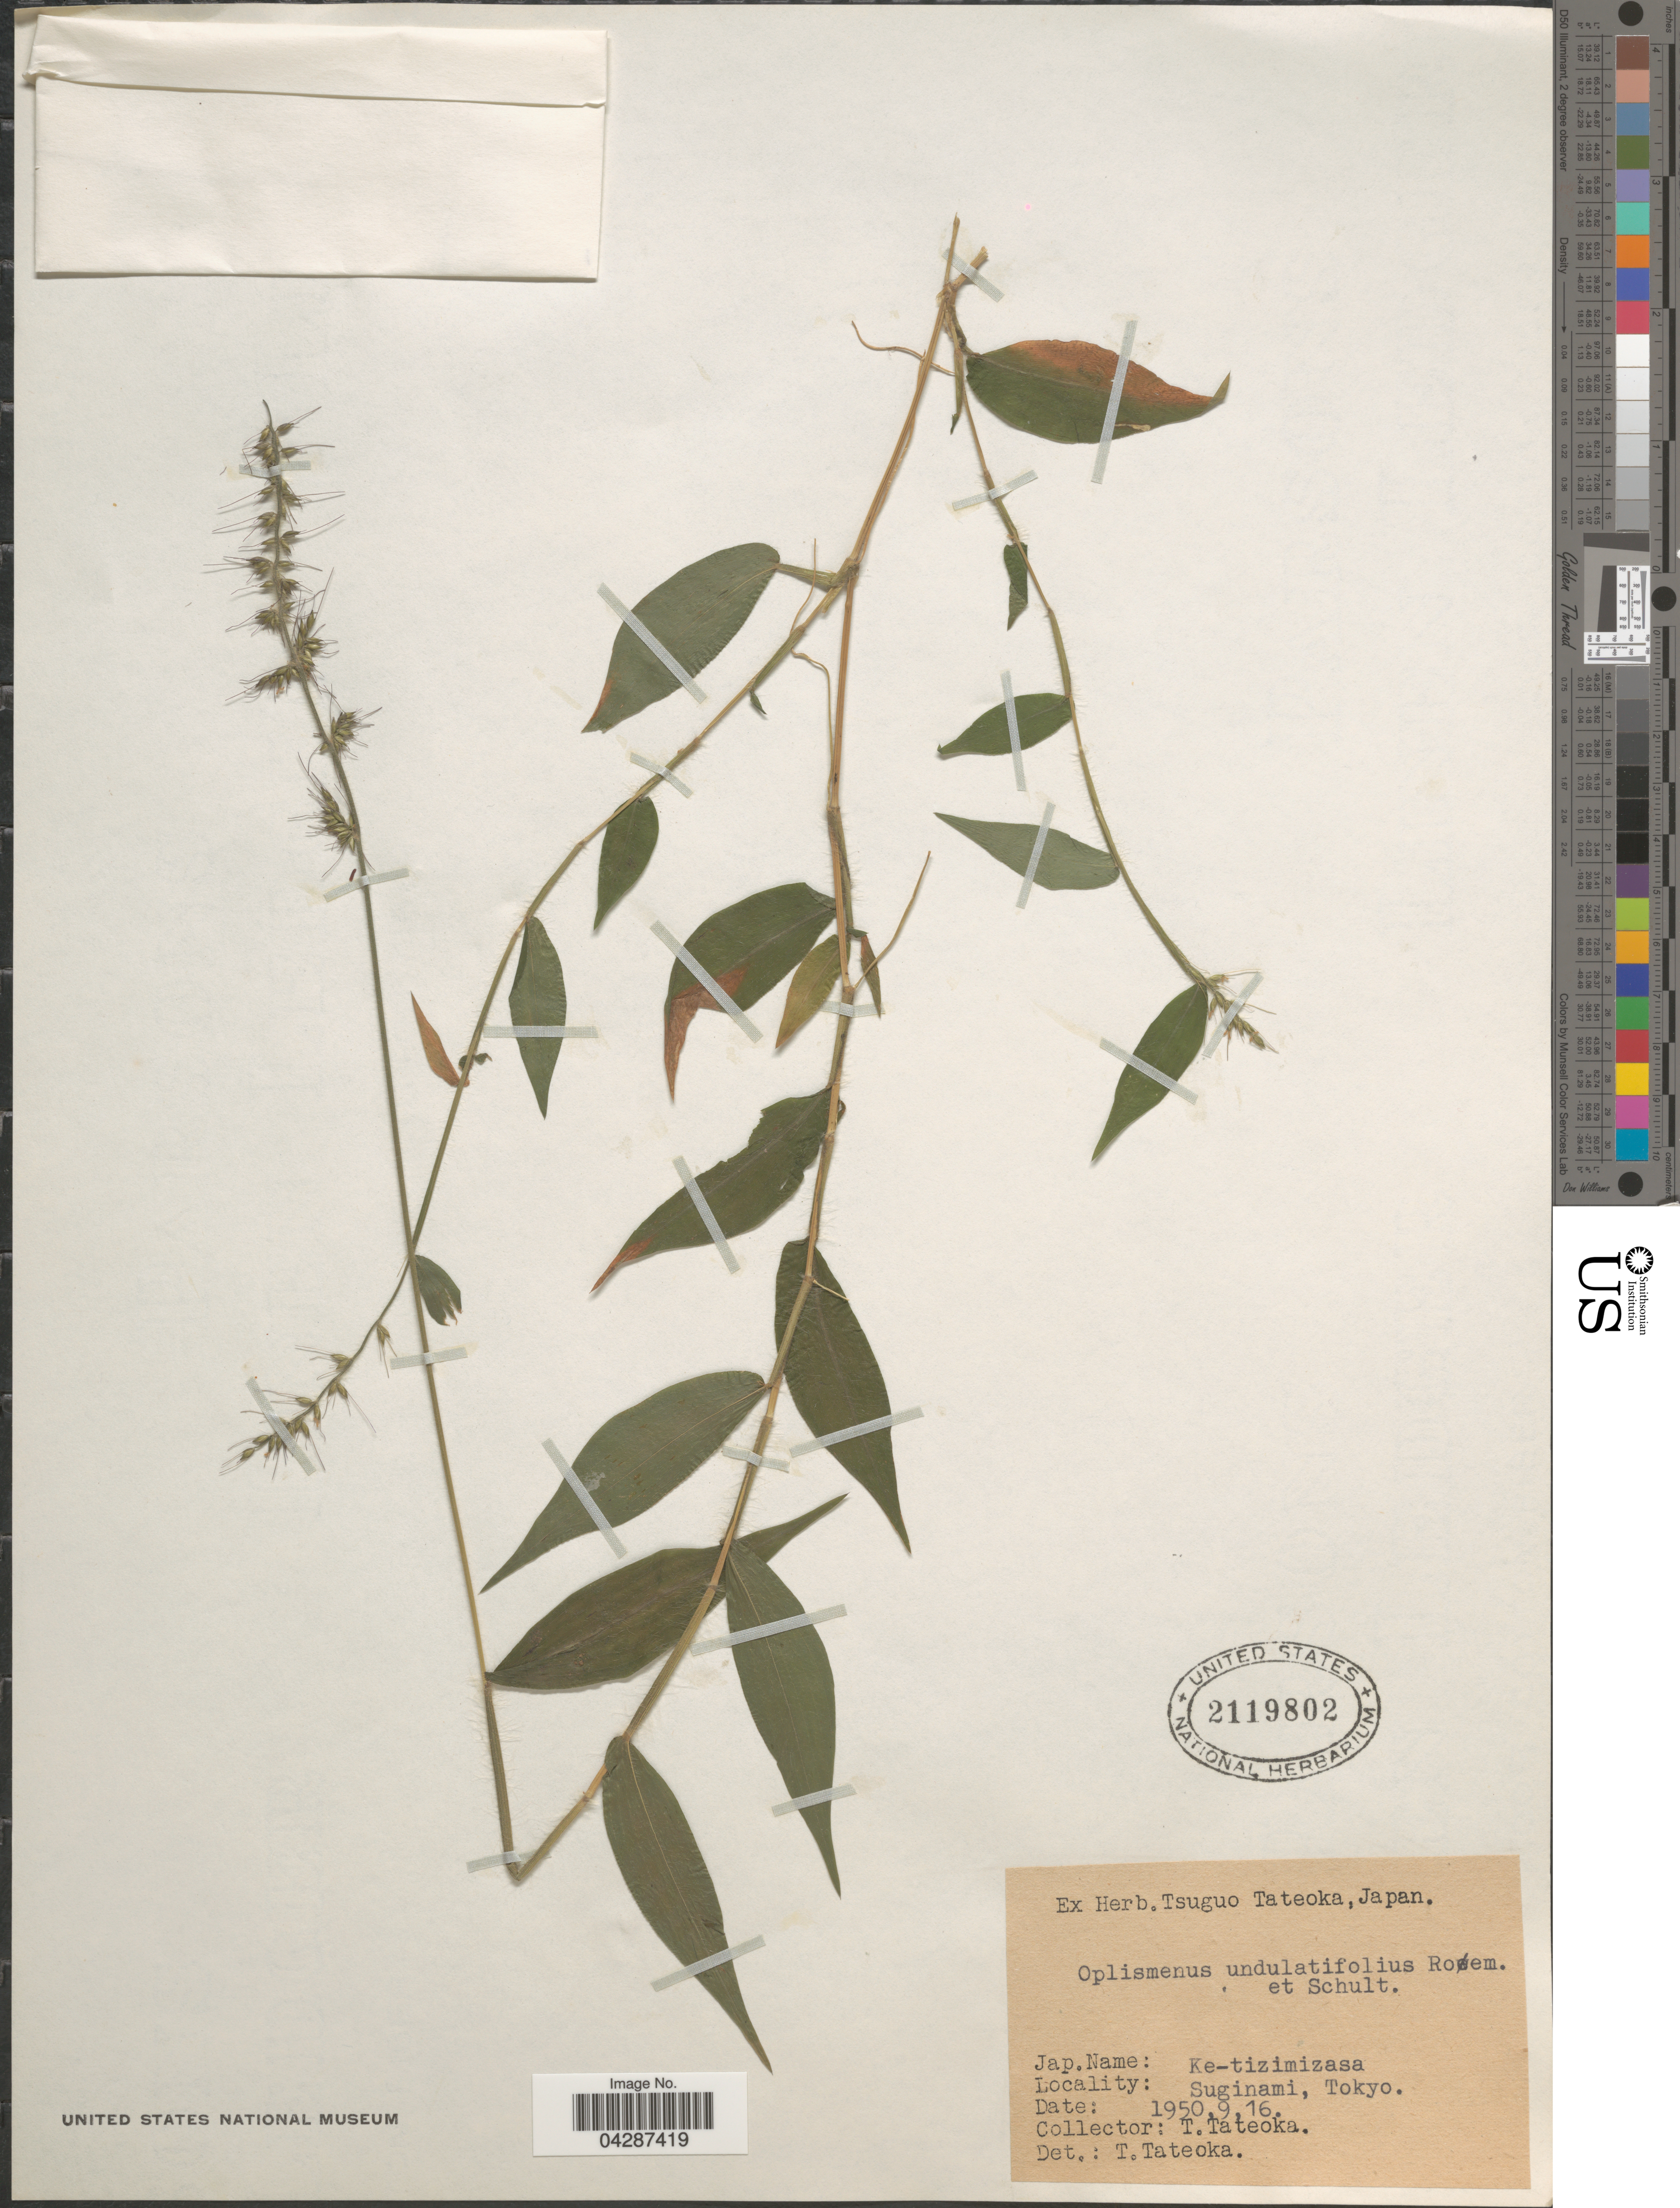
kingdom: Plantae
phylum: Tracheophyta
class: Liliopsida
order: Poales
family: Poaceae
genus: Oplismenus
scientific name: Oplismenus undulatifolius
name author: (Ard.) P. Beauv.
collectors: T. Tateoka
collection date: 1950-09-16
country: Japan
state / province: Tokyo, Federal City of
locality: Suginami, Tokyo.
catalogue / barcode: US 2119802